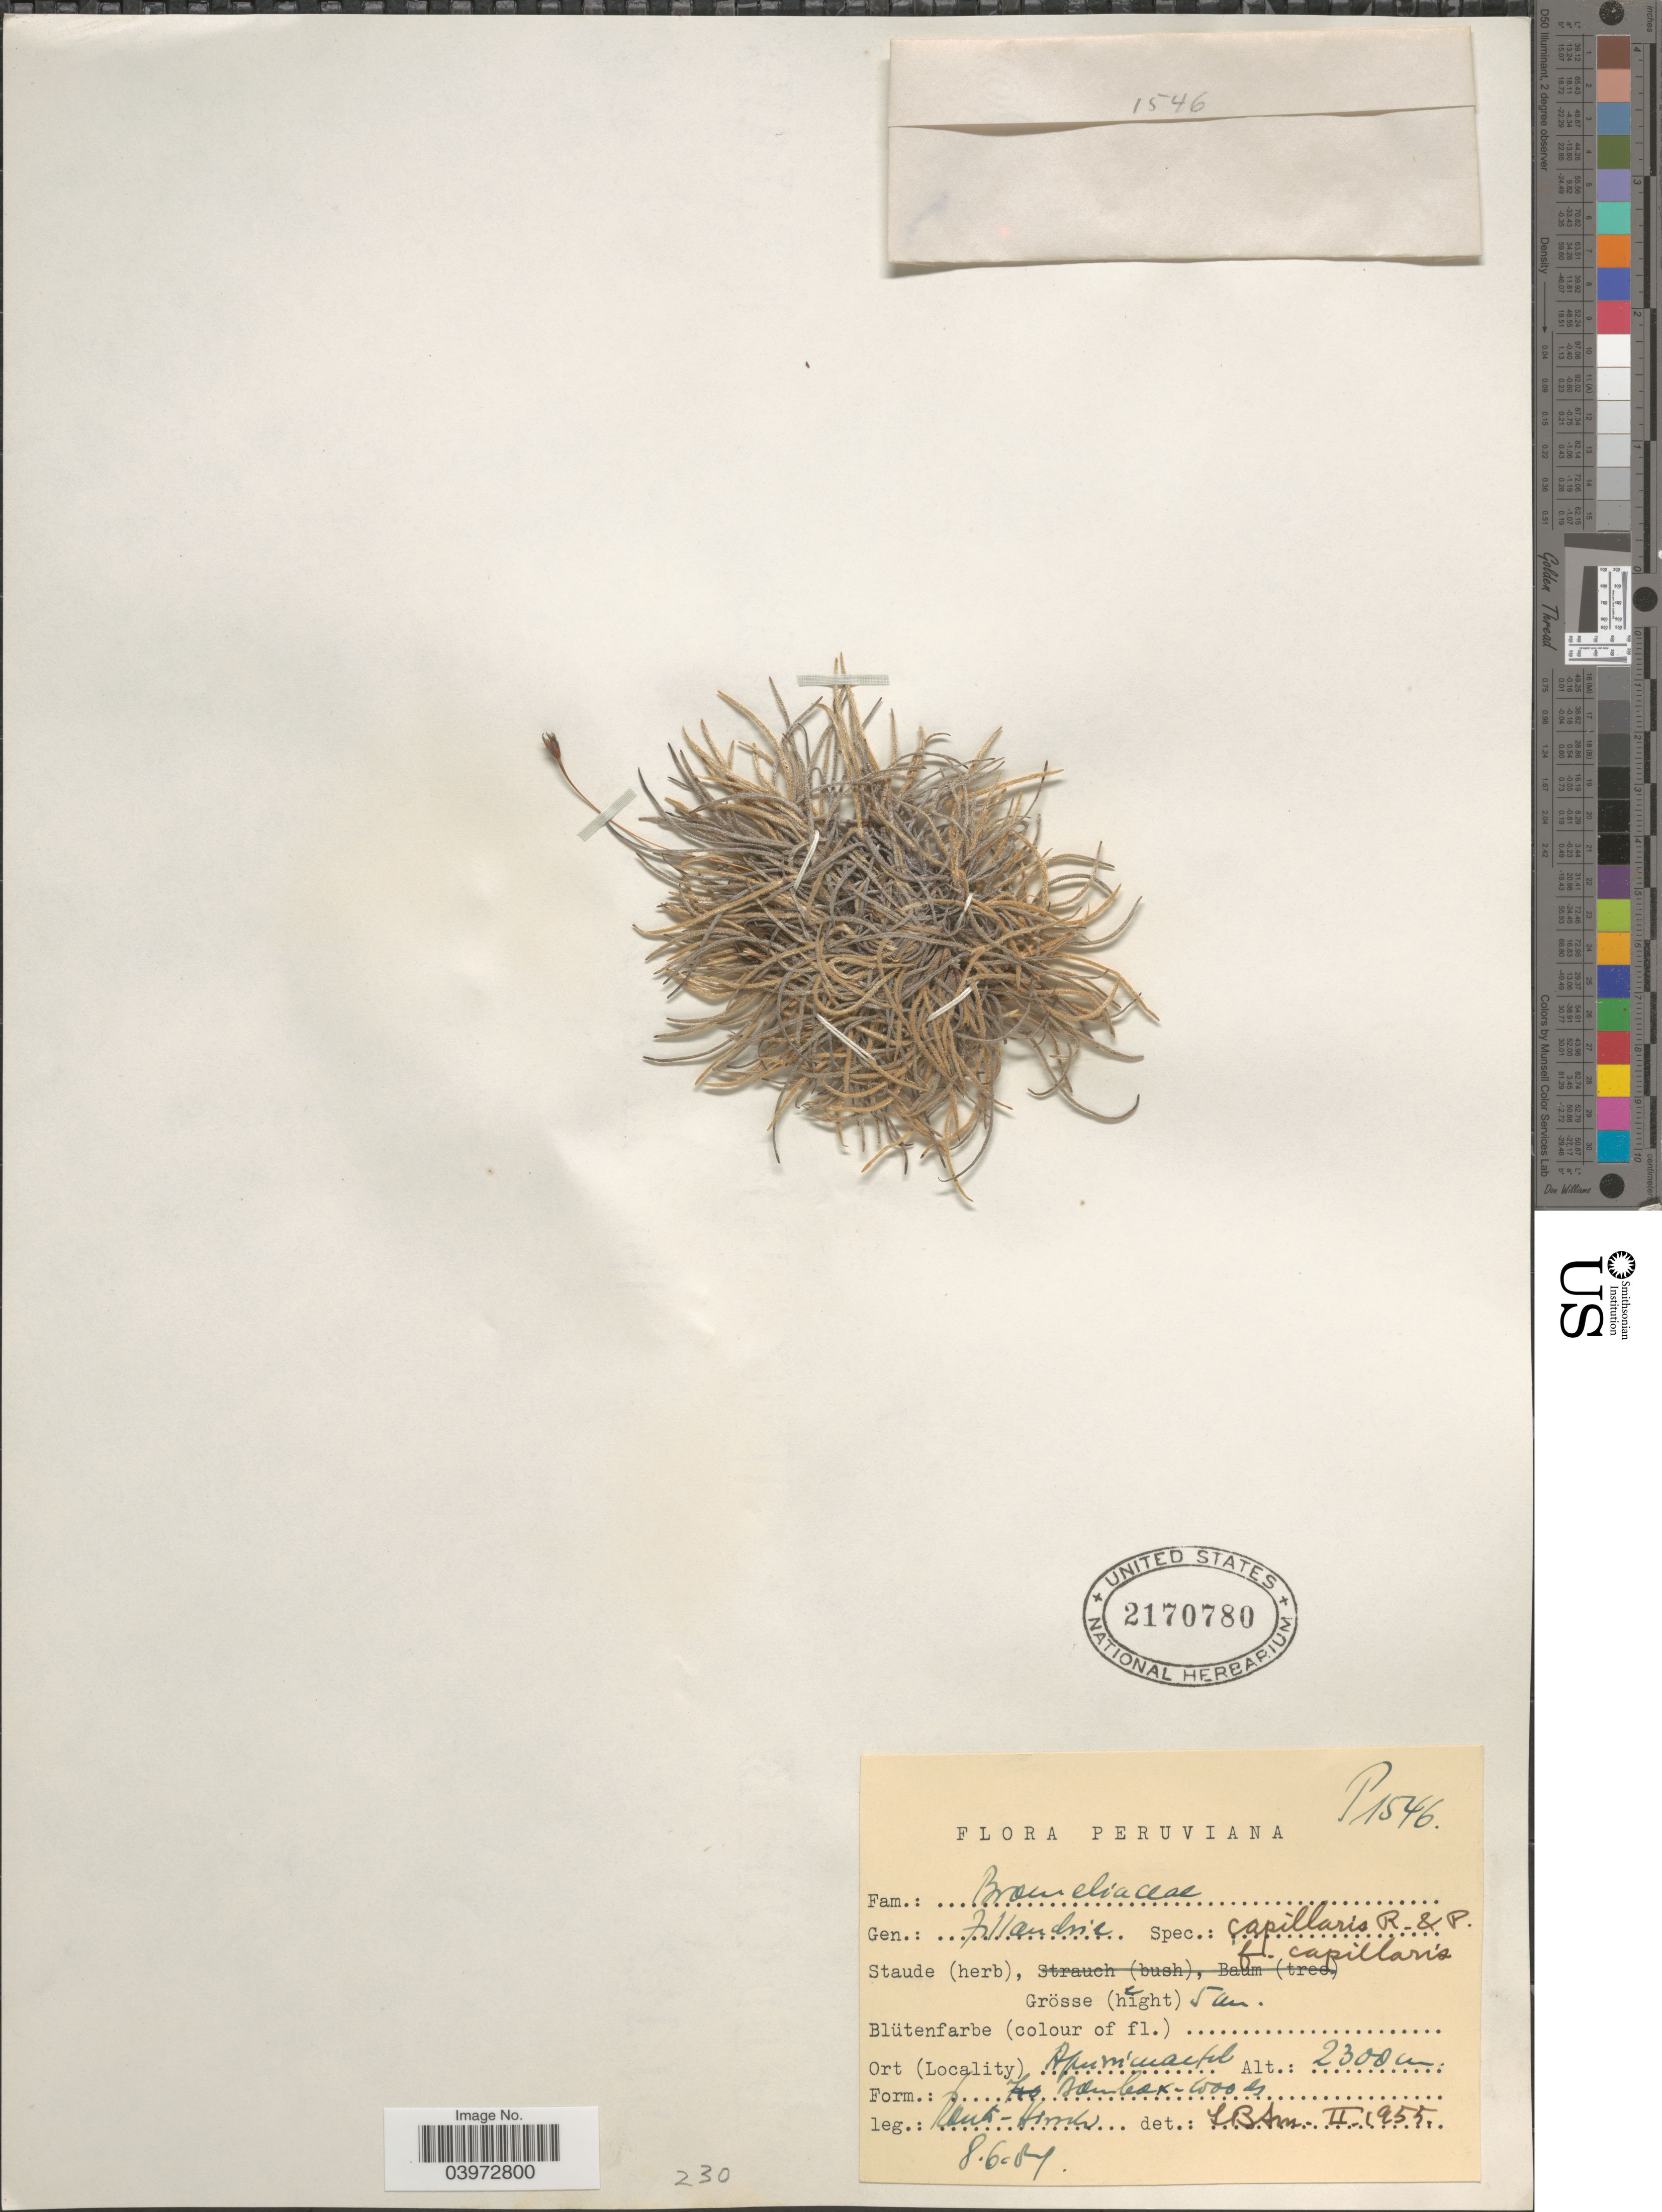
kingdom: Plantae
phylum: Tracheophyta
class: Liliopsida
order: Poales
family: Bromeliaceae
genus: Tillandsia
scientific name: Tillandsia capillaris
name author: Ruiz & Pav.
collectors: W. Rauh & G. Hirsch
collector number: P1546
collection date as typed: Transcribed d/m/y: 8/6/87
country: Peru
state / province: Apurímac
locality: Apurimactol.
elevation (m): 2300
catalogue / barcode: US 2170780